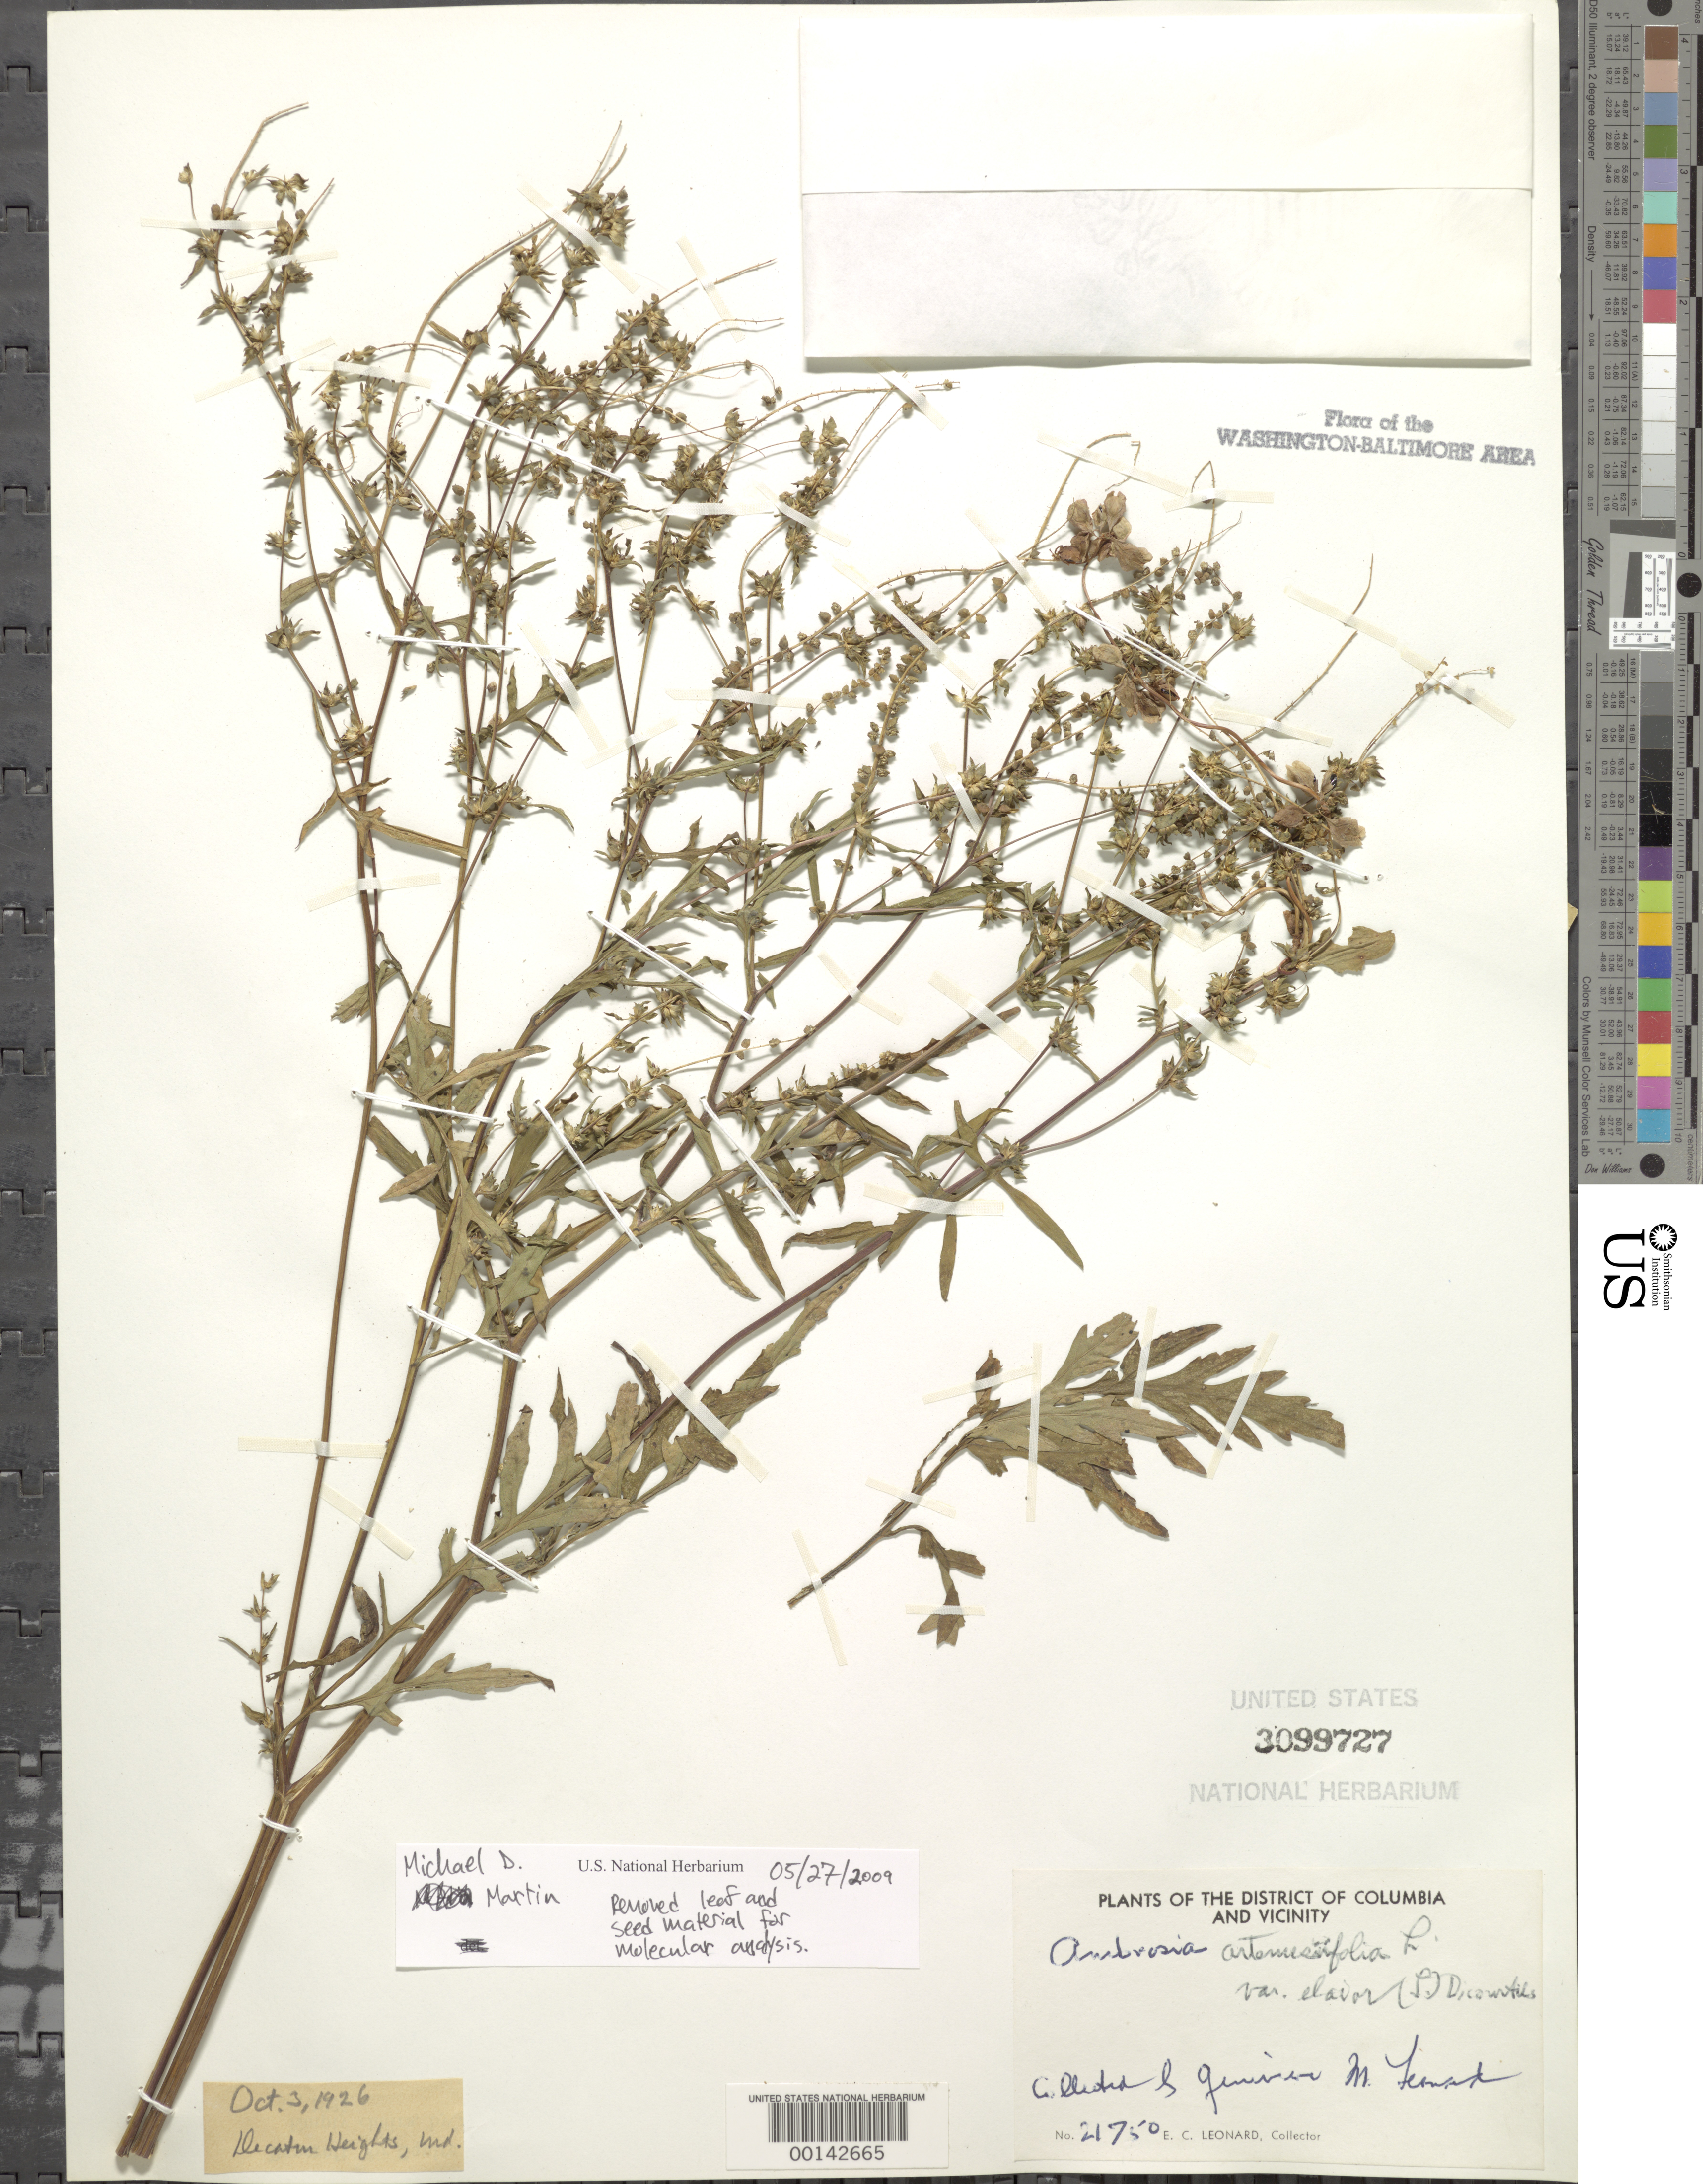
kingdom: Plantae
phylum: Tracheophyta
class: Magnoliopsida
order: Asterales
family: Asteraceae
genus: Ambrosia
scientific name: Ambrosia artemisiifolia var. elatior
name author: (L.) Descourt.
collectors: G. M. Leonard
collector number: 21750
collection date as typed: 03 Oct 1926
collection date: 1926-10-03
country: United States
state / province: Maryland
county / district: Prince George's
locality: Decatur Heights Bladensburg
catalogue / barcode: US 3099727